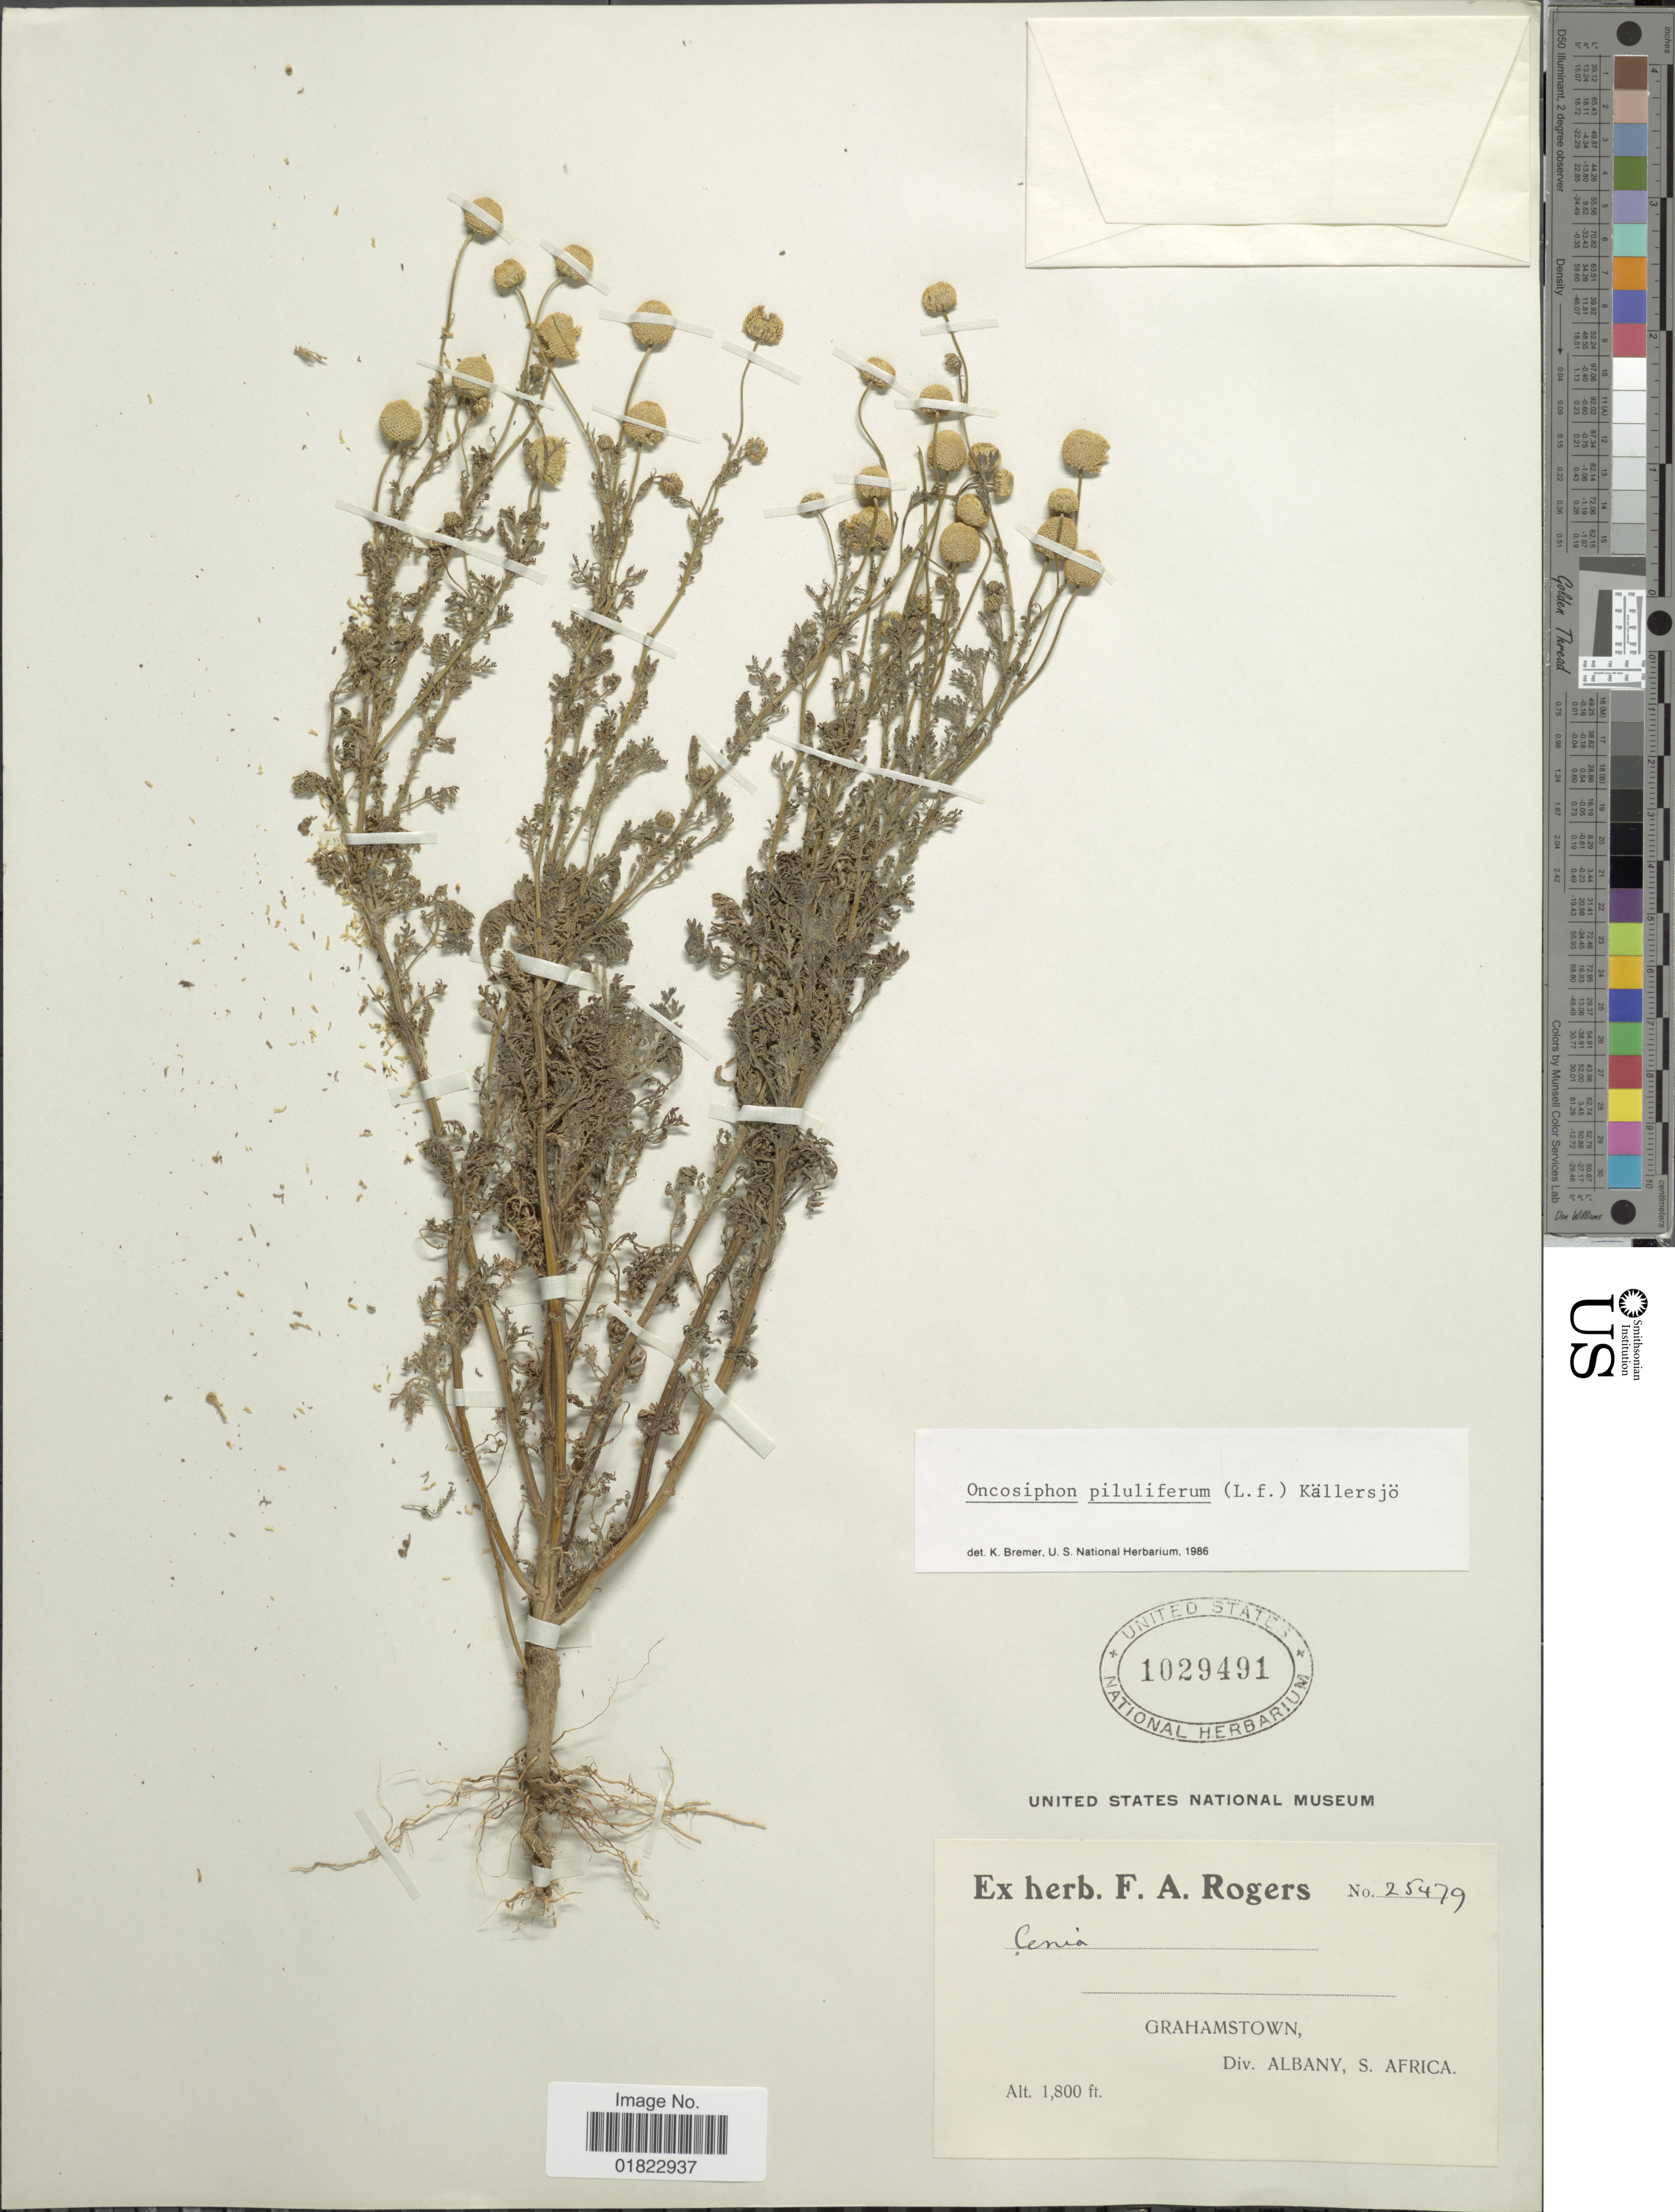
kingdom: Plantae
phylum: Tracheophyta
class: Magnoliopsida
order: Asterales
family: Asteraceae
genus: Oncosiphon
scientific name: Oncosiphon piluliferum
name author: (L. f.) Källersjö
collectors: ex herb. F. A. Rogers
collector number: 25479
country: South Africa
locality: Grahamstown, Div. Albany, S. Africa.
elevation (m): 549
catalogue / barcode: US 1029491